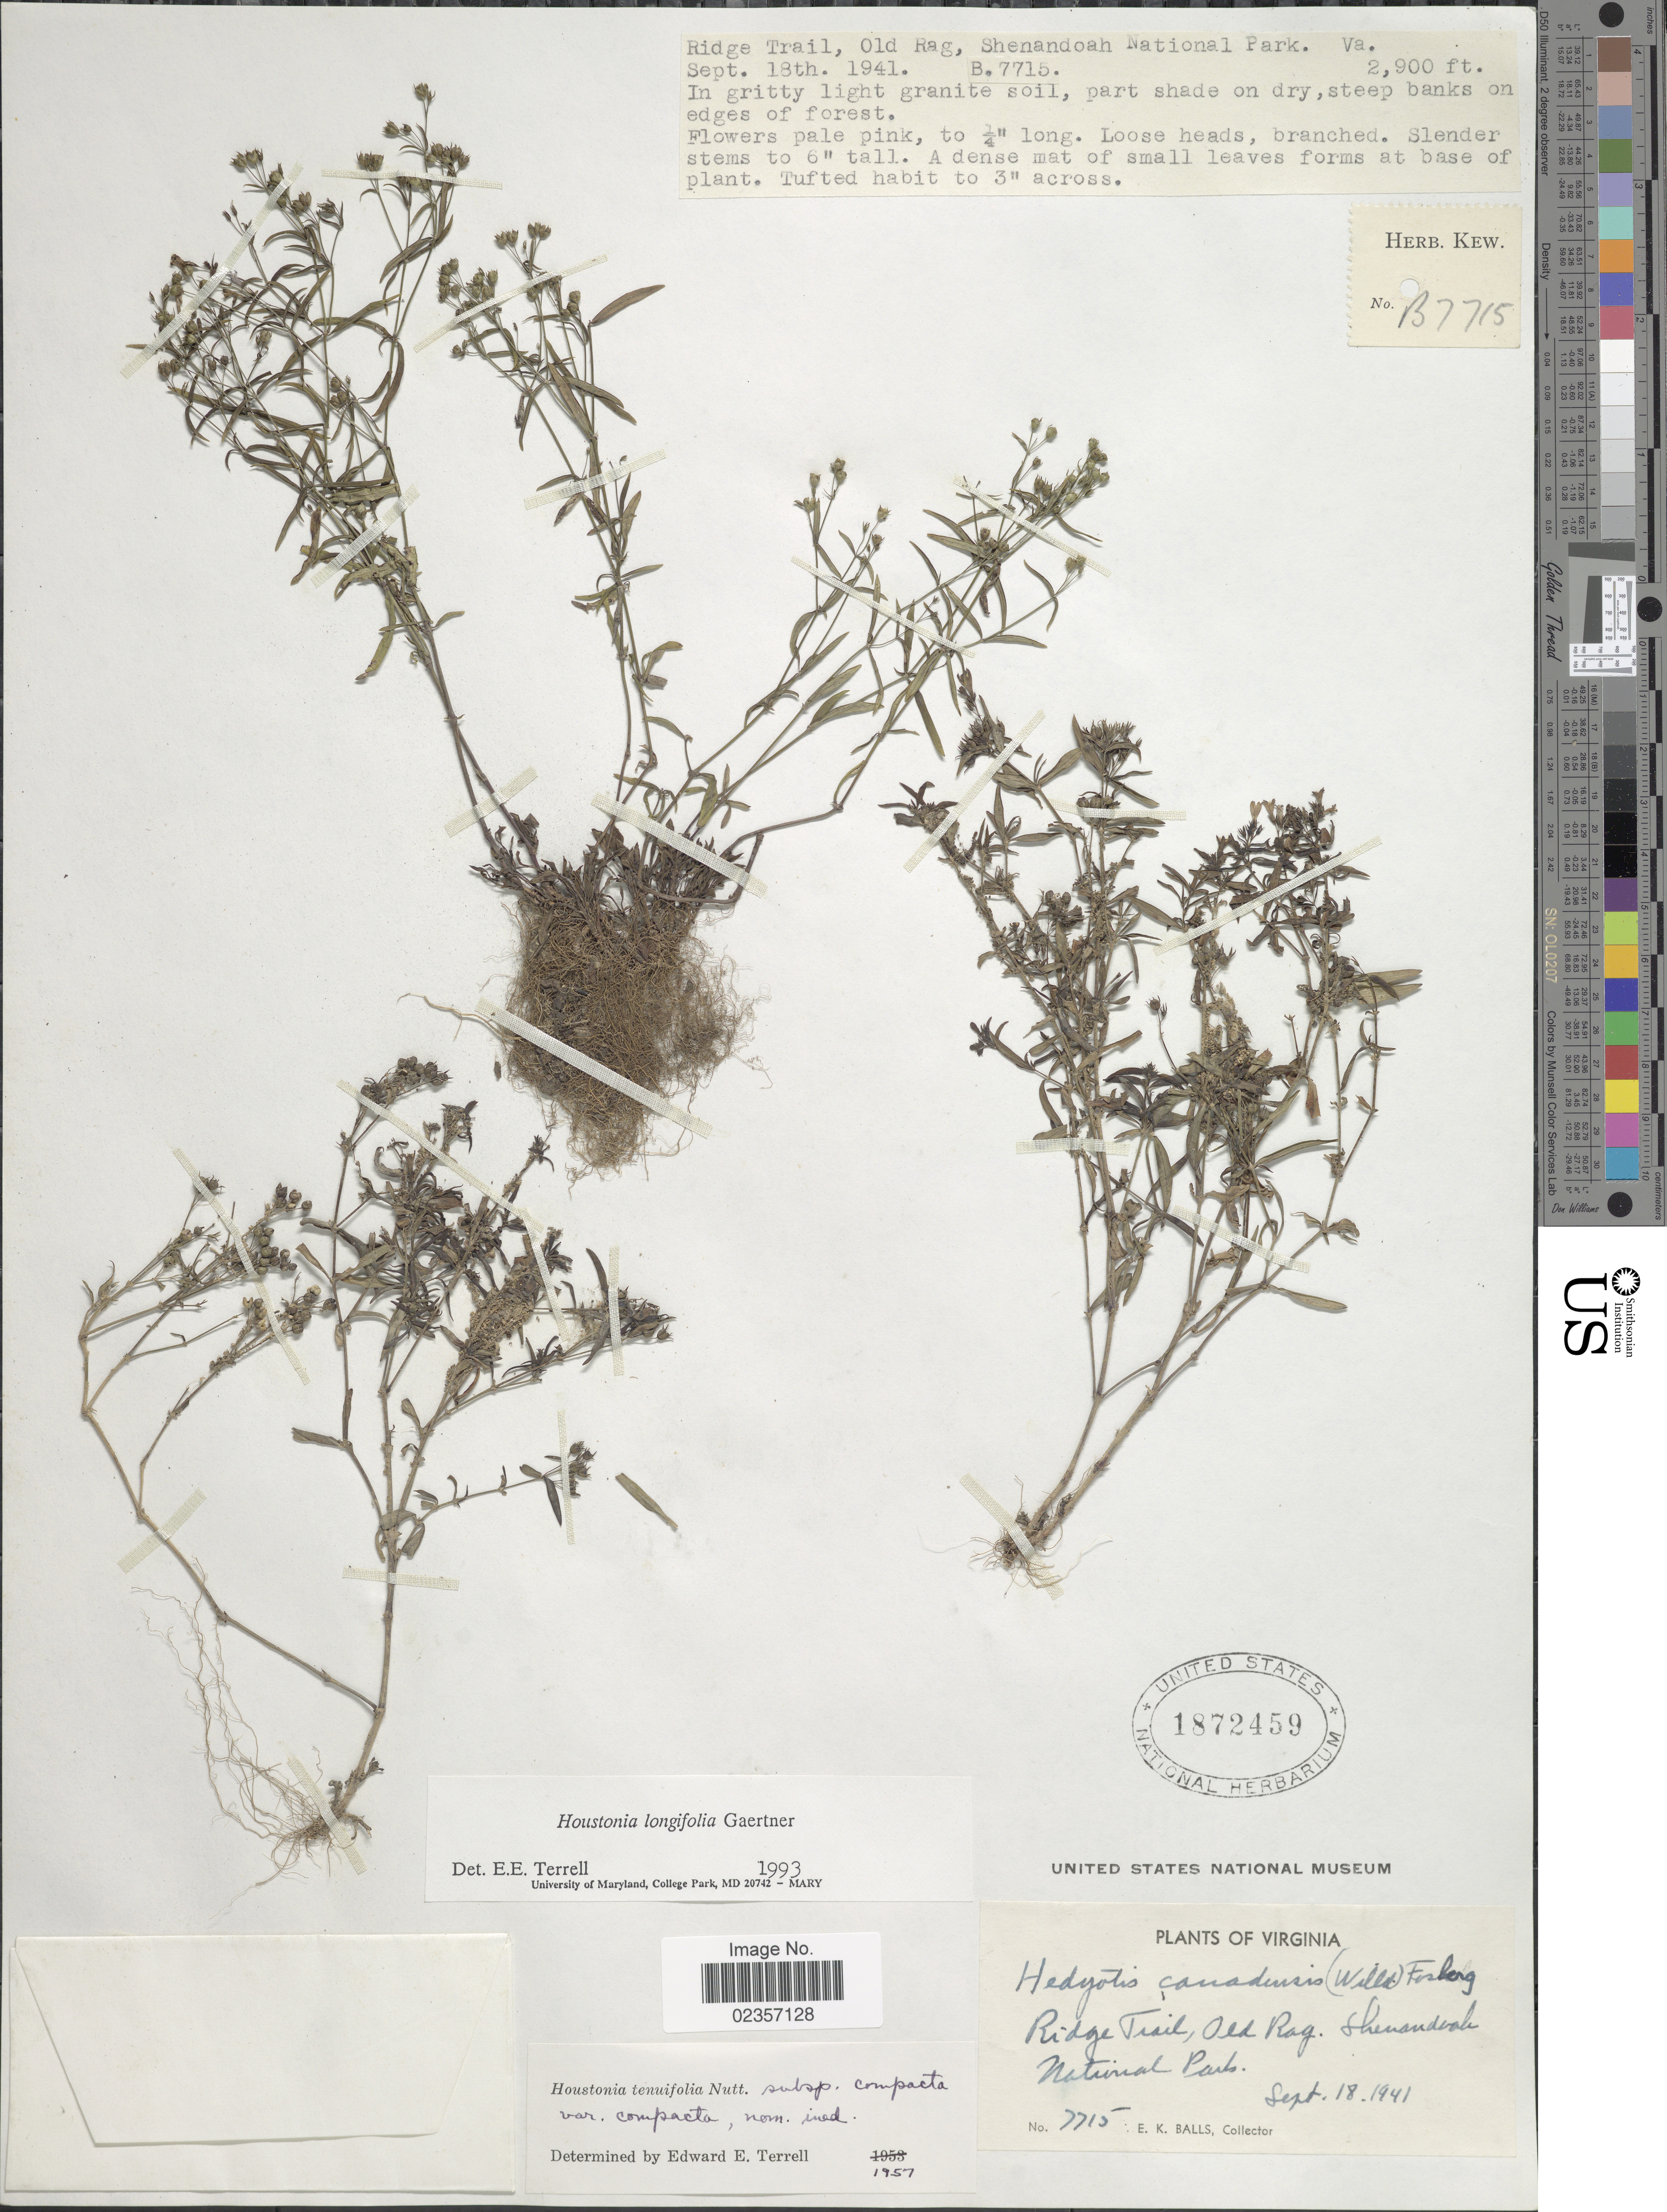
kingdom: Plantae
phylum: Tracheophyta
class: Magnoliopsida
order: Gentianales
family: Rubiaceae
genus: Houstonia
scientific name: Houstonia longifolia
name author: Gaertn.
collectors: E. K. Balls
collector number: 7715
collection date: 1941-09-18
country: United States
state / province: Virginia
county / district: Madison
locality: Ridge Trail, Old Rag, Shenandoah Natural Park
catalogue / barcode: US 1872459